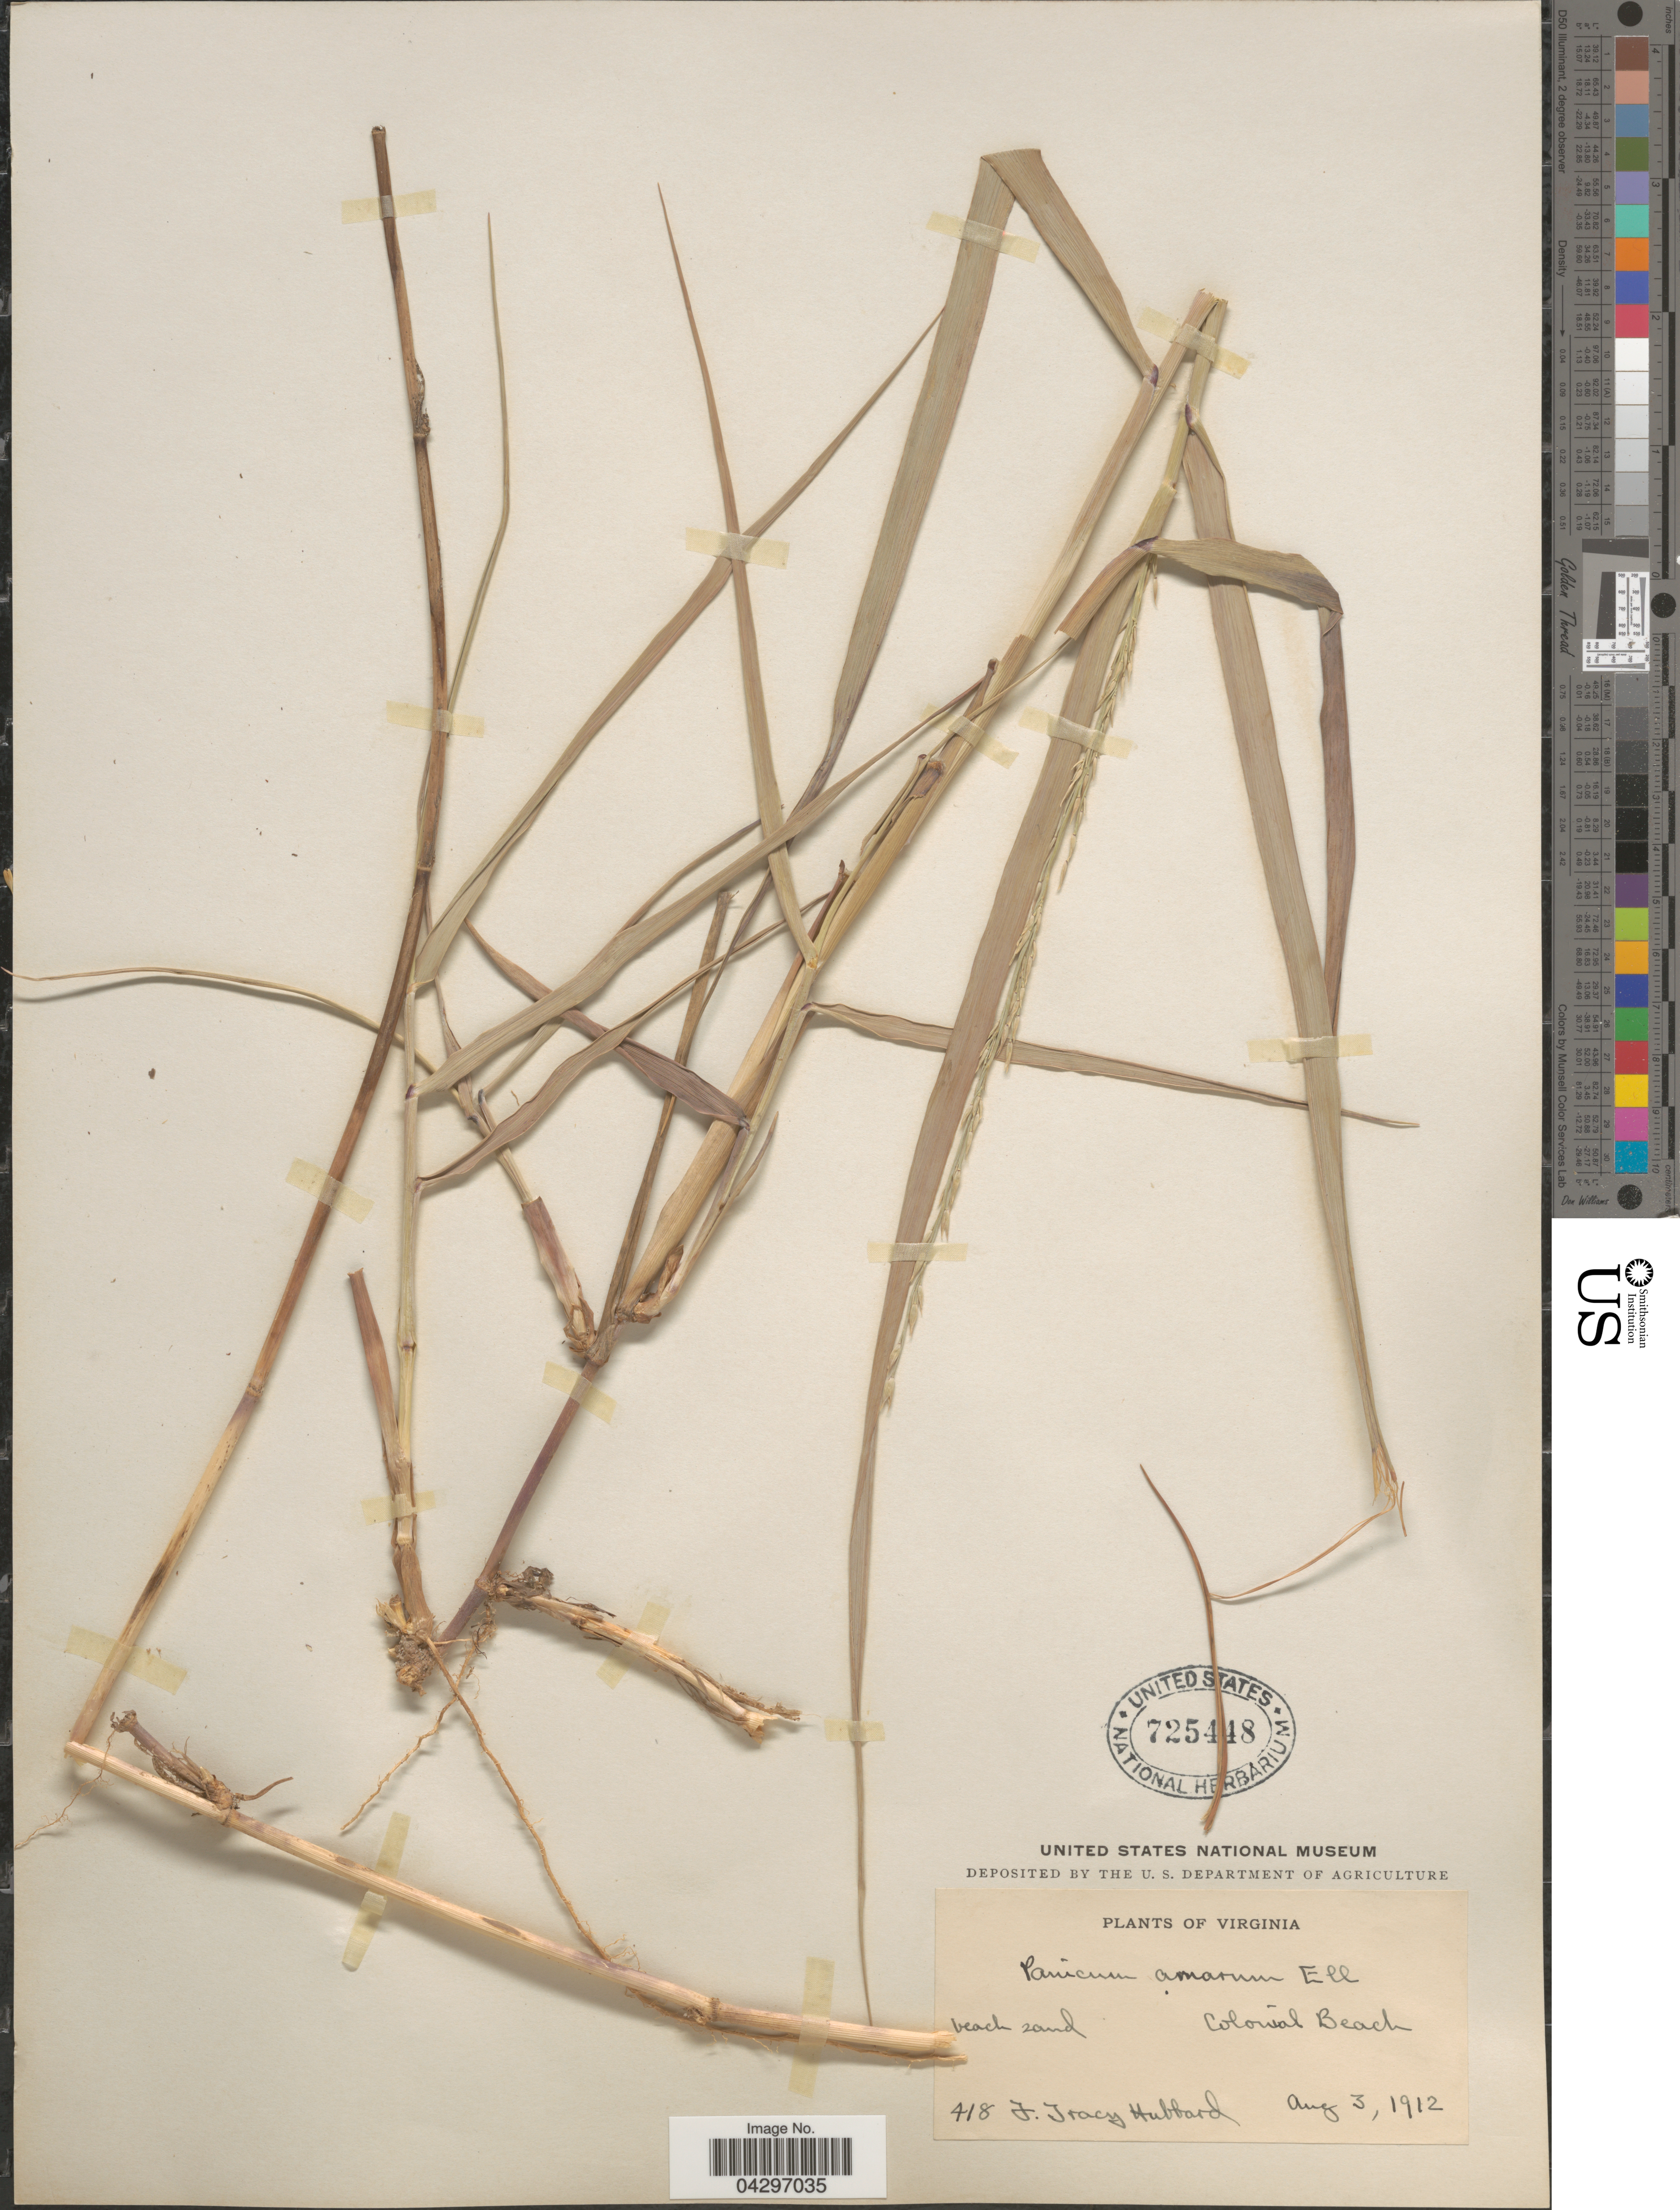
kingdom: Plantae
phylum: Tracheophyta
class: Liliopsida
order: Poales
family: Poaceae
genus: Panicum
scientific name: Panicum amarum var. amarulum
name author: (Hitchc. & Chase) Freckmann & Lelong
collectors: F. T. Hubbard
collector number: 418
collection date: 1912-08-03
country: United States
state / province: Virginia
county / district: Westmoreland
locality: Colonial Beach.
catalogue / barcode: US 725448